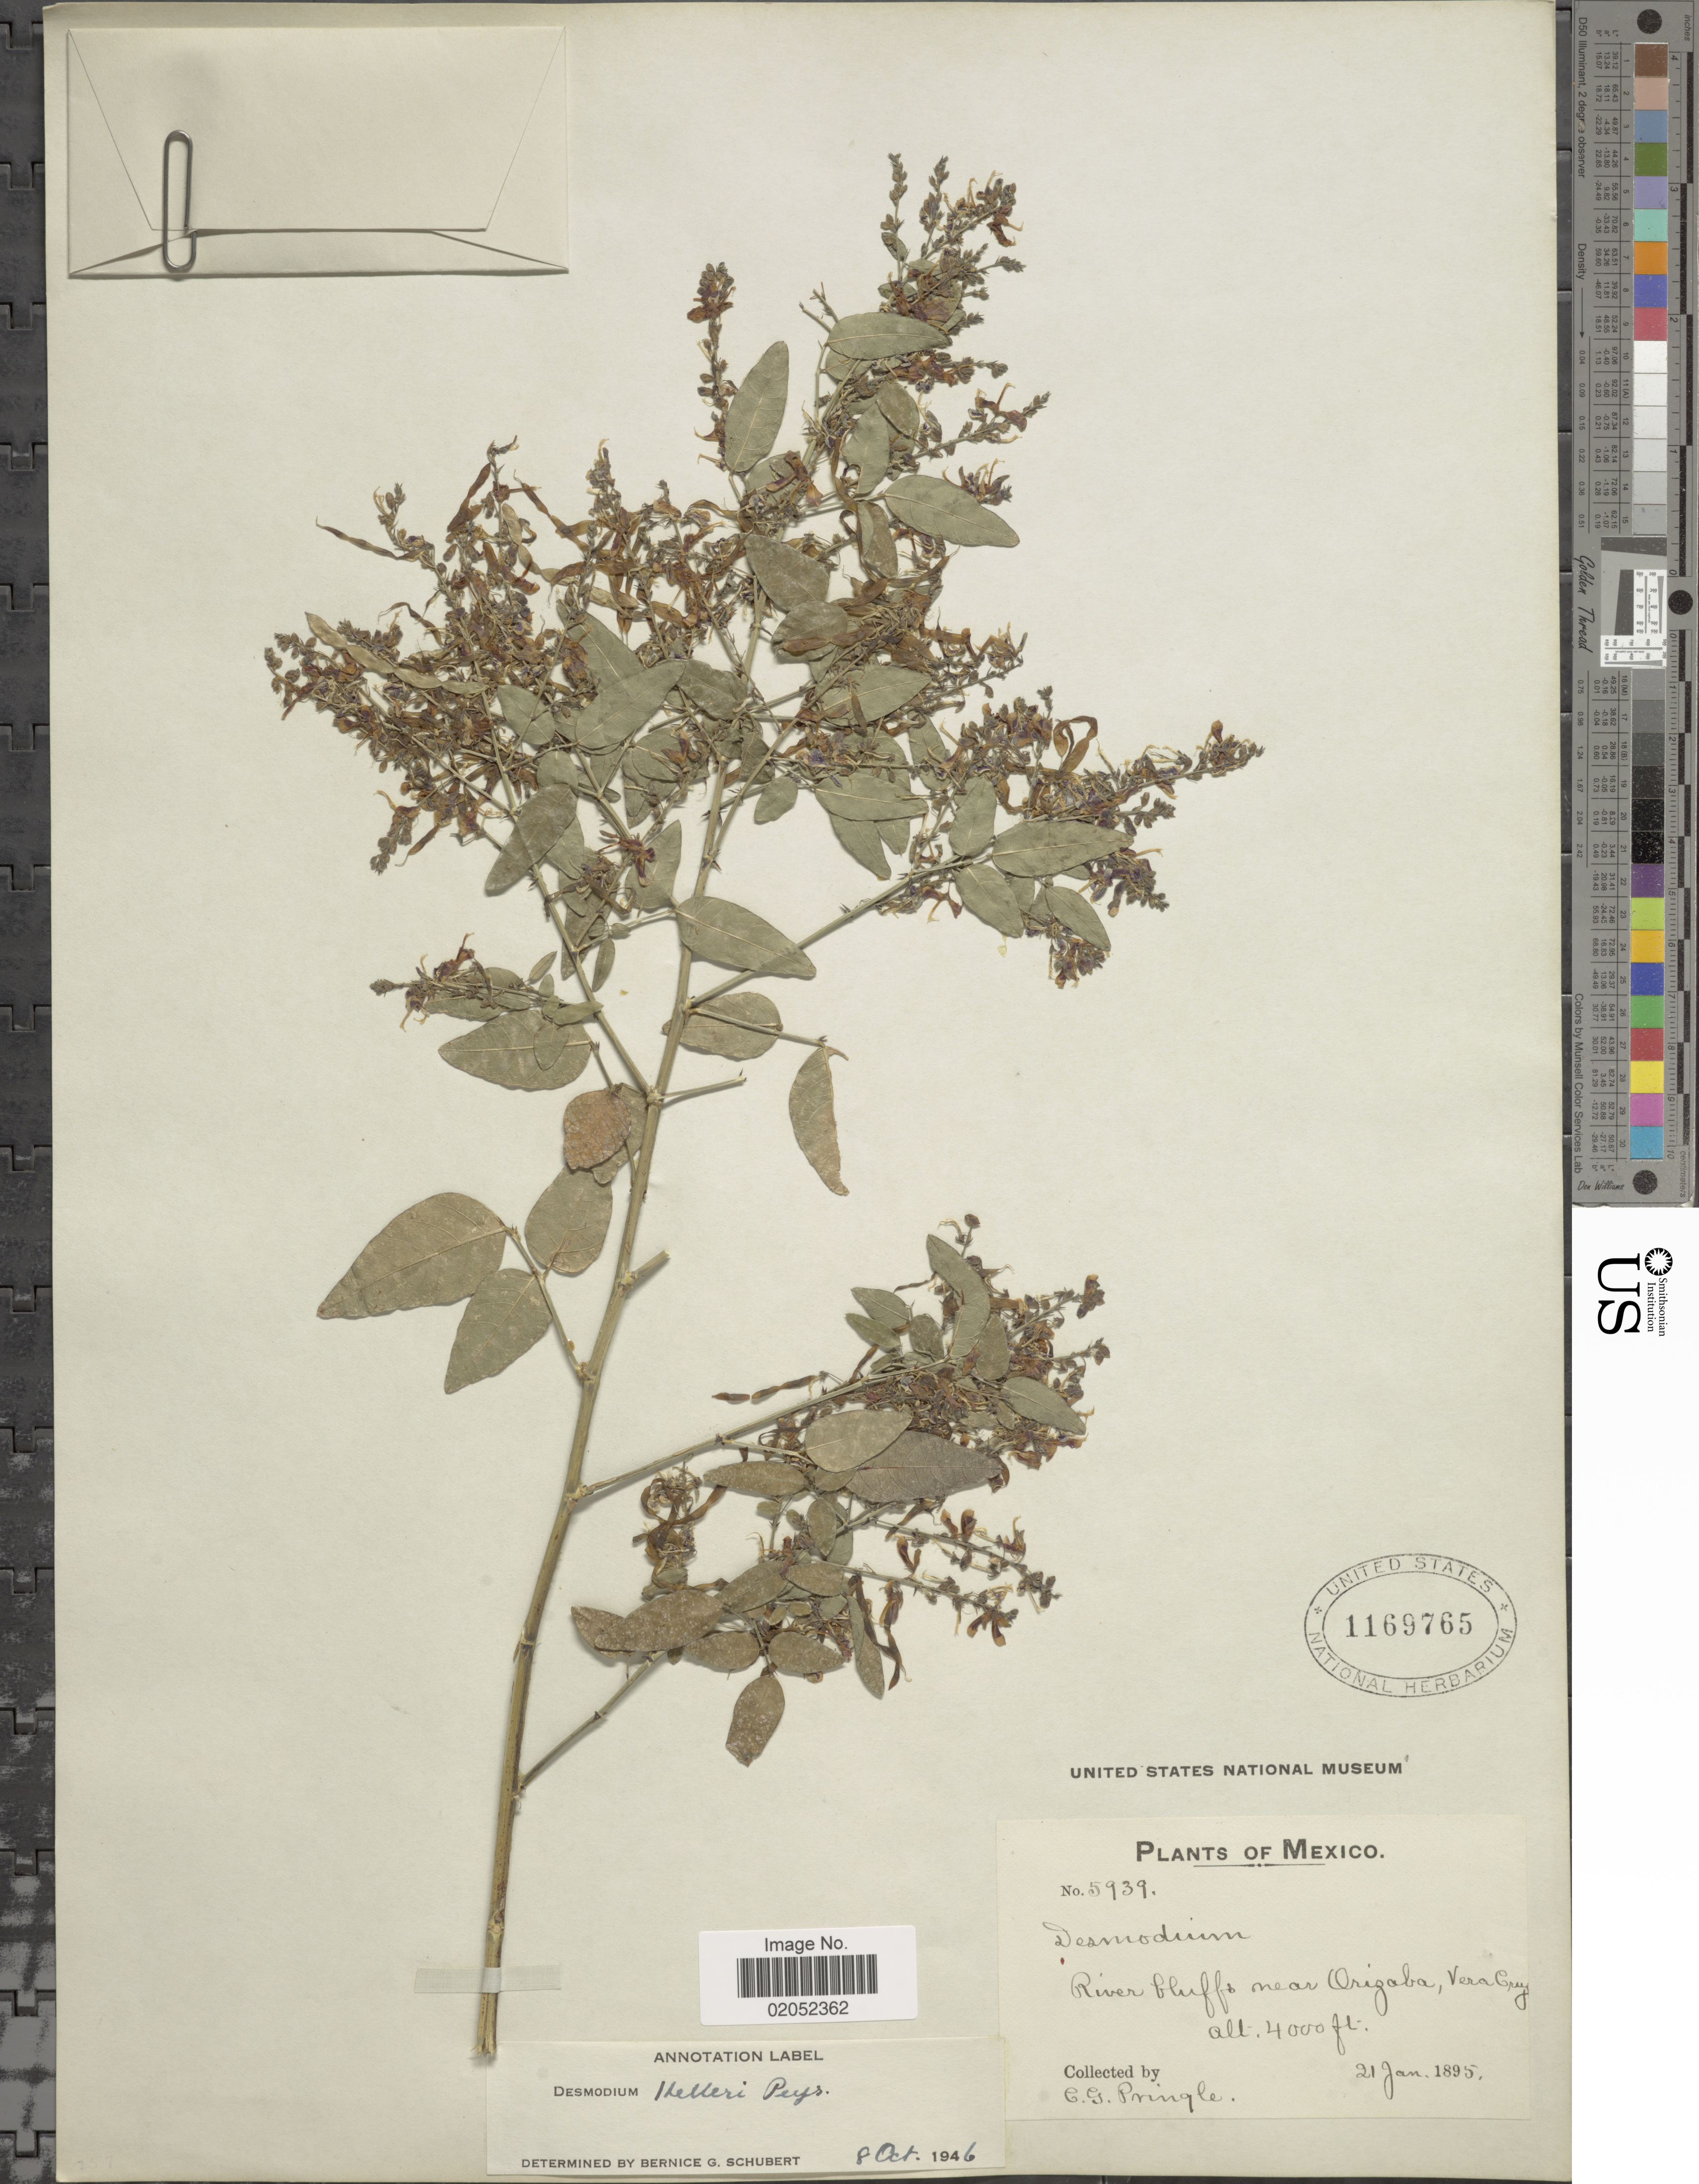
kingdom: Plantae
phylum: Tracheophyta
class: Magnoliopsida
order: Fabales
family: Fabaceae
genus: Desmodium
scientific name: Desmodium helleri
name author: Peyr.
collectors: C. G. Pringle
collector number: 5939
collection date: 1895-01-21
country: Mexico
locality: Mexico, River bluffs near Orizaba, Vera Cruz.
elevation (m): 1219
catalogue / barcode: US 1169765